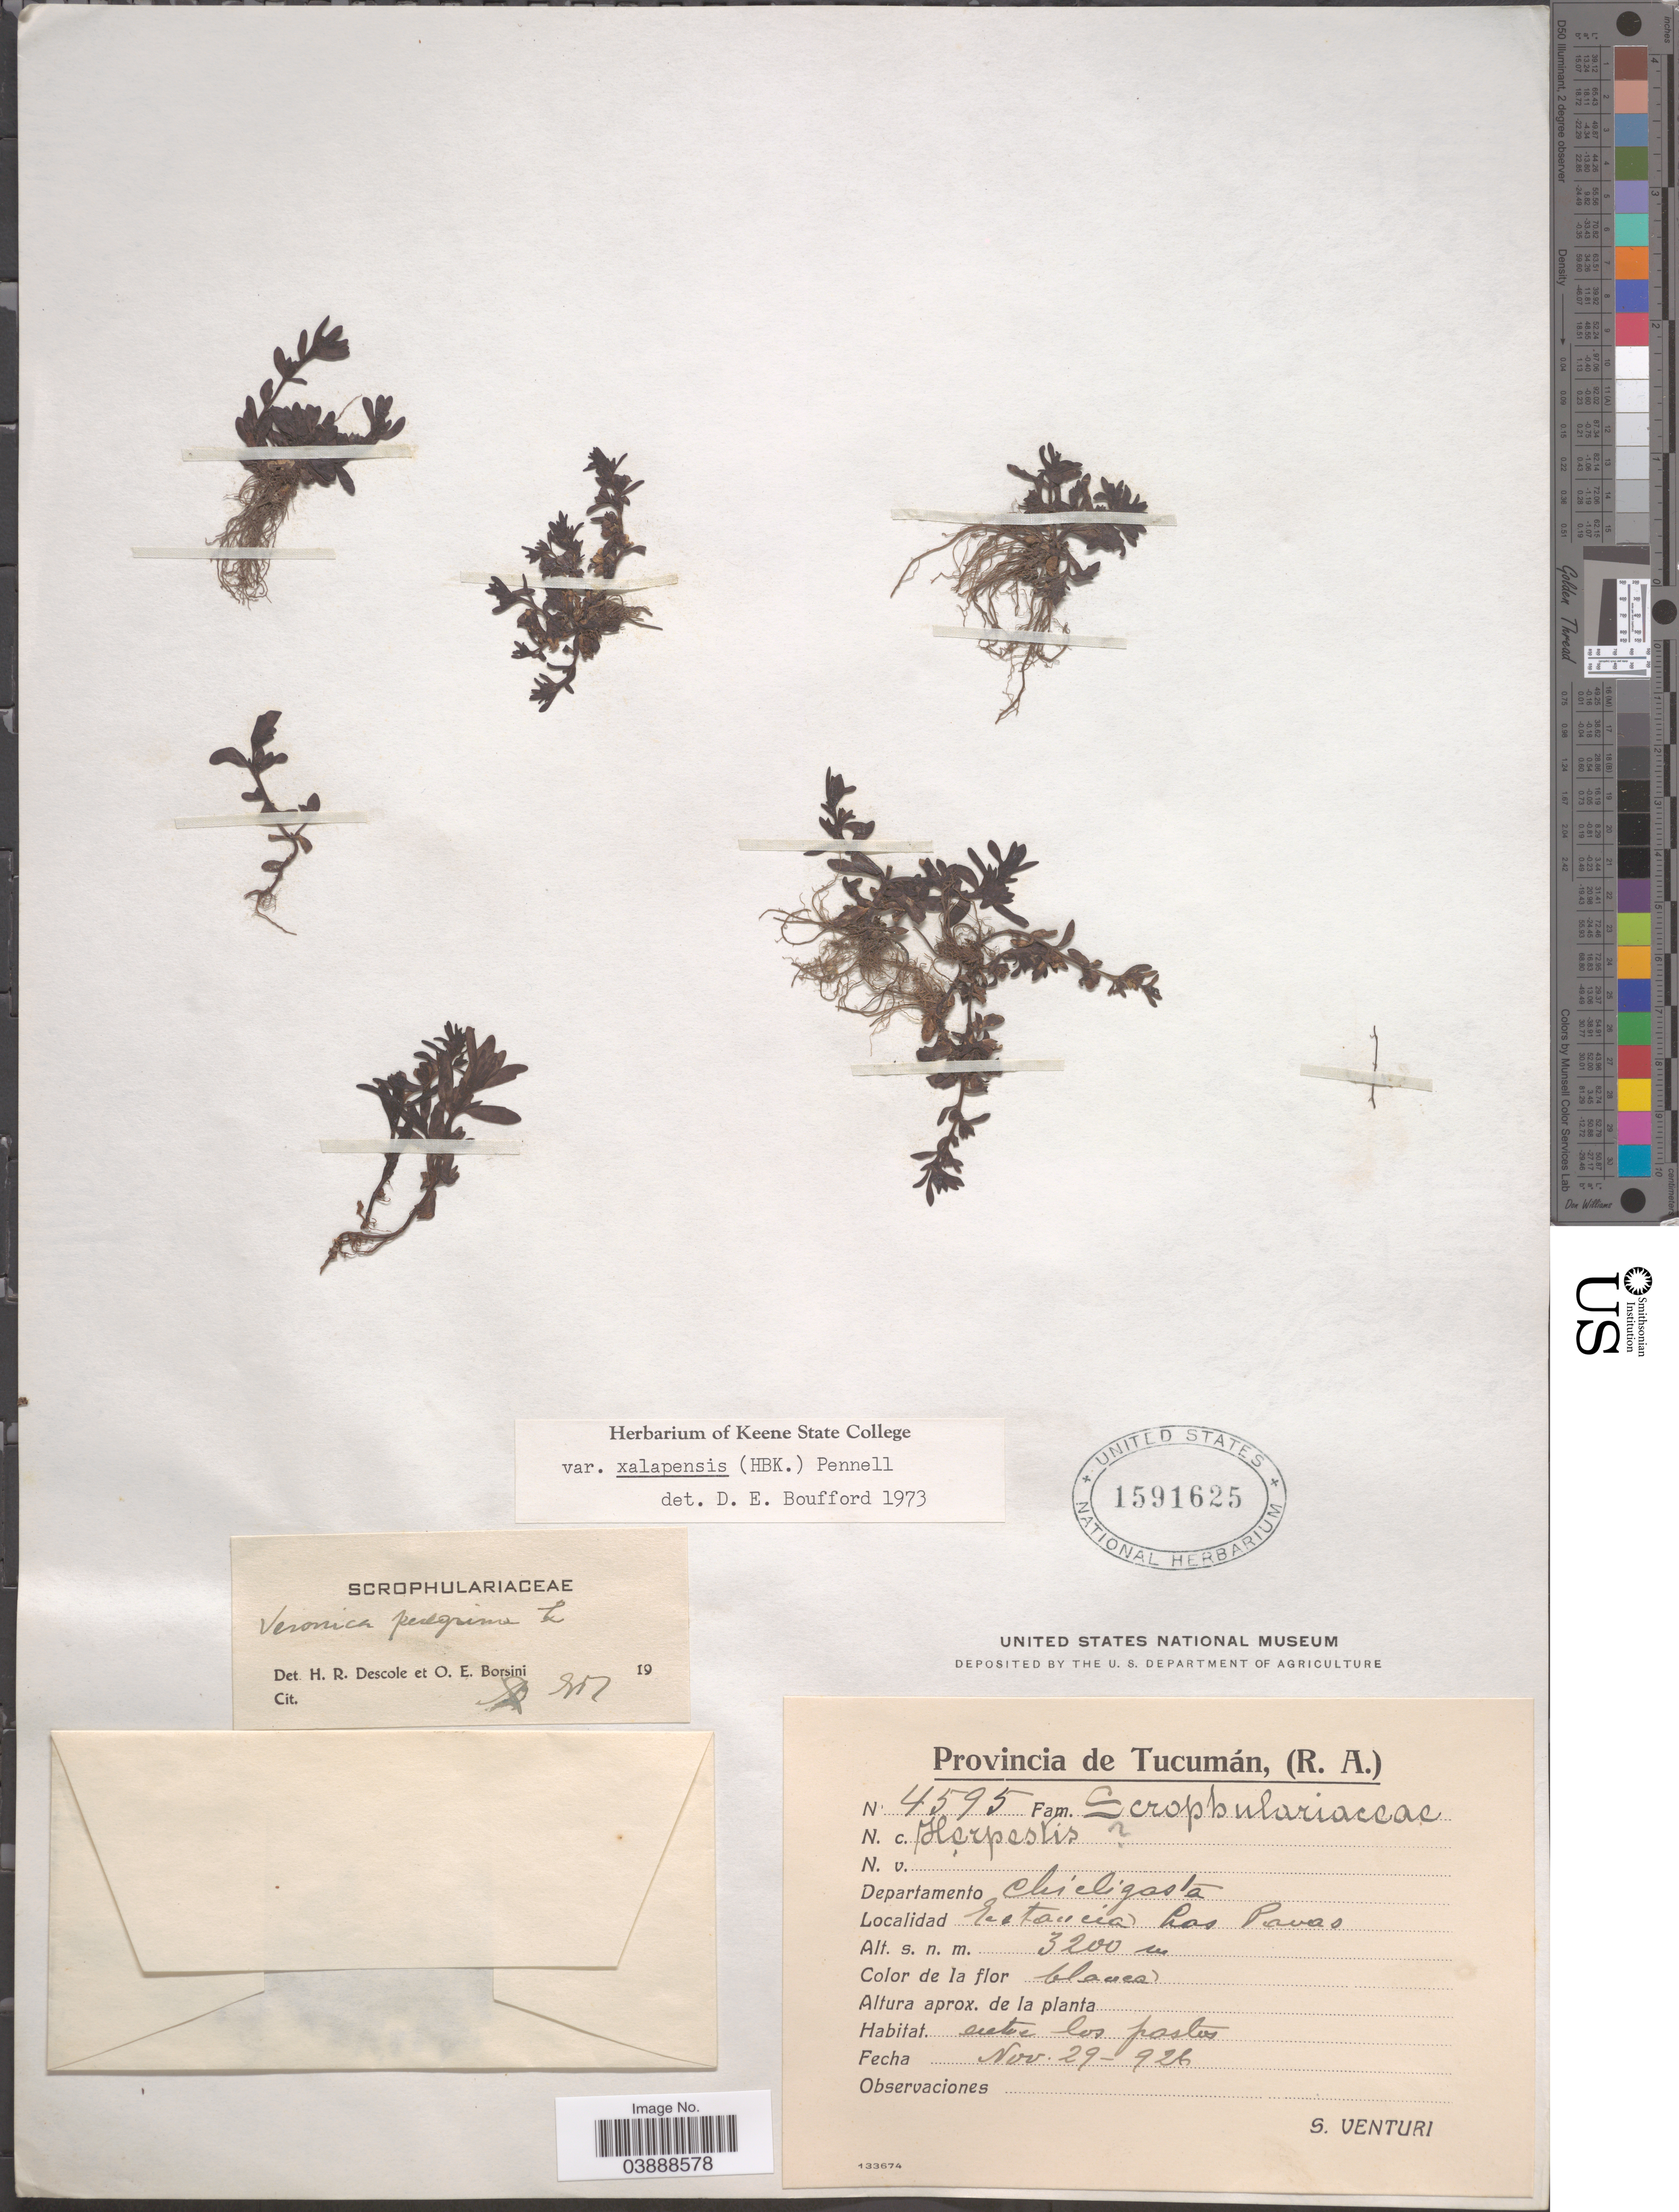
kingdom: Plantae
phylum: Tracheophyta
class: Magnoliopsida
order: Lamiales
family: Plantaginaceae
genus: Veronica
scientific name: Veronica peregrina var. xalapensis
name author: Kunth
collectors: S. Venturi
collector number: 4595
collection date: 1928-11-29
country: Argentina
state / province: Tucuman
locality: Departamento Chicligasta. Estancia Las Pavas.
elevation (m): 3200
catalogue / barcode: US 1591625